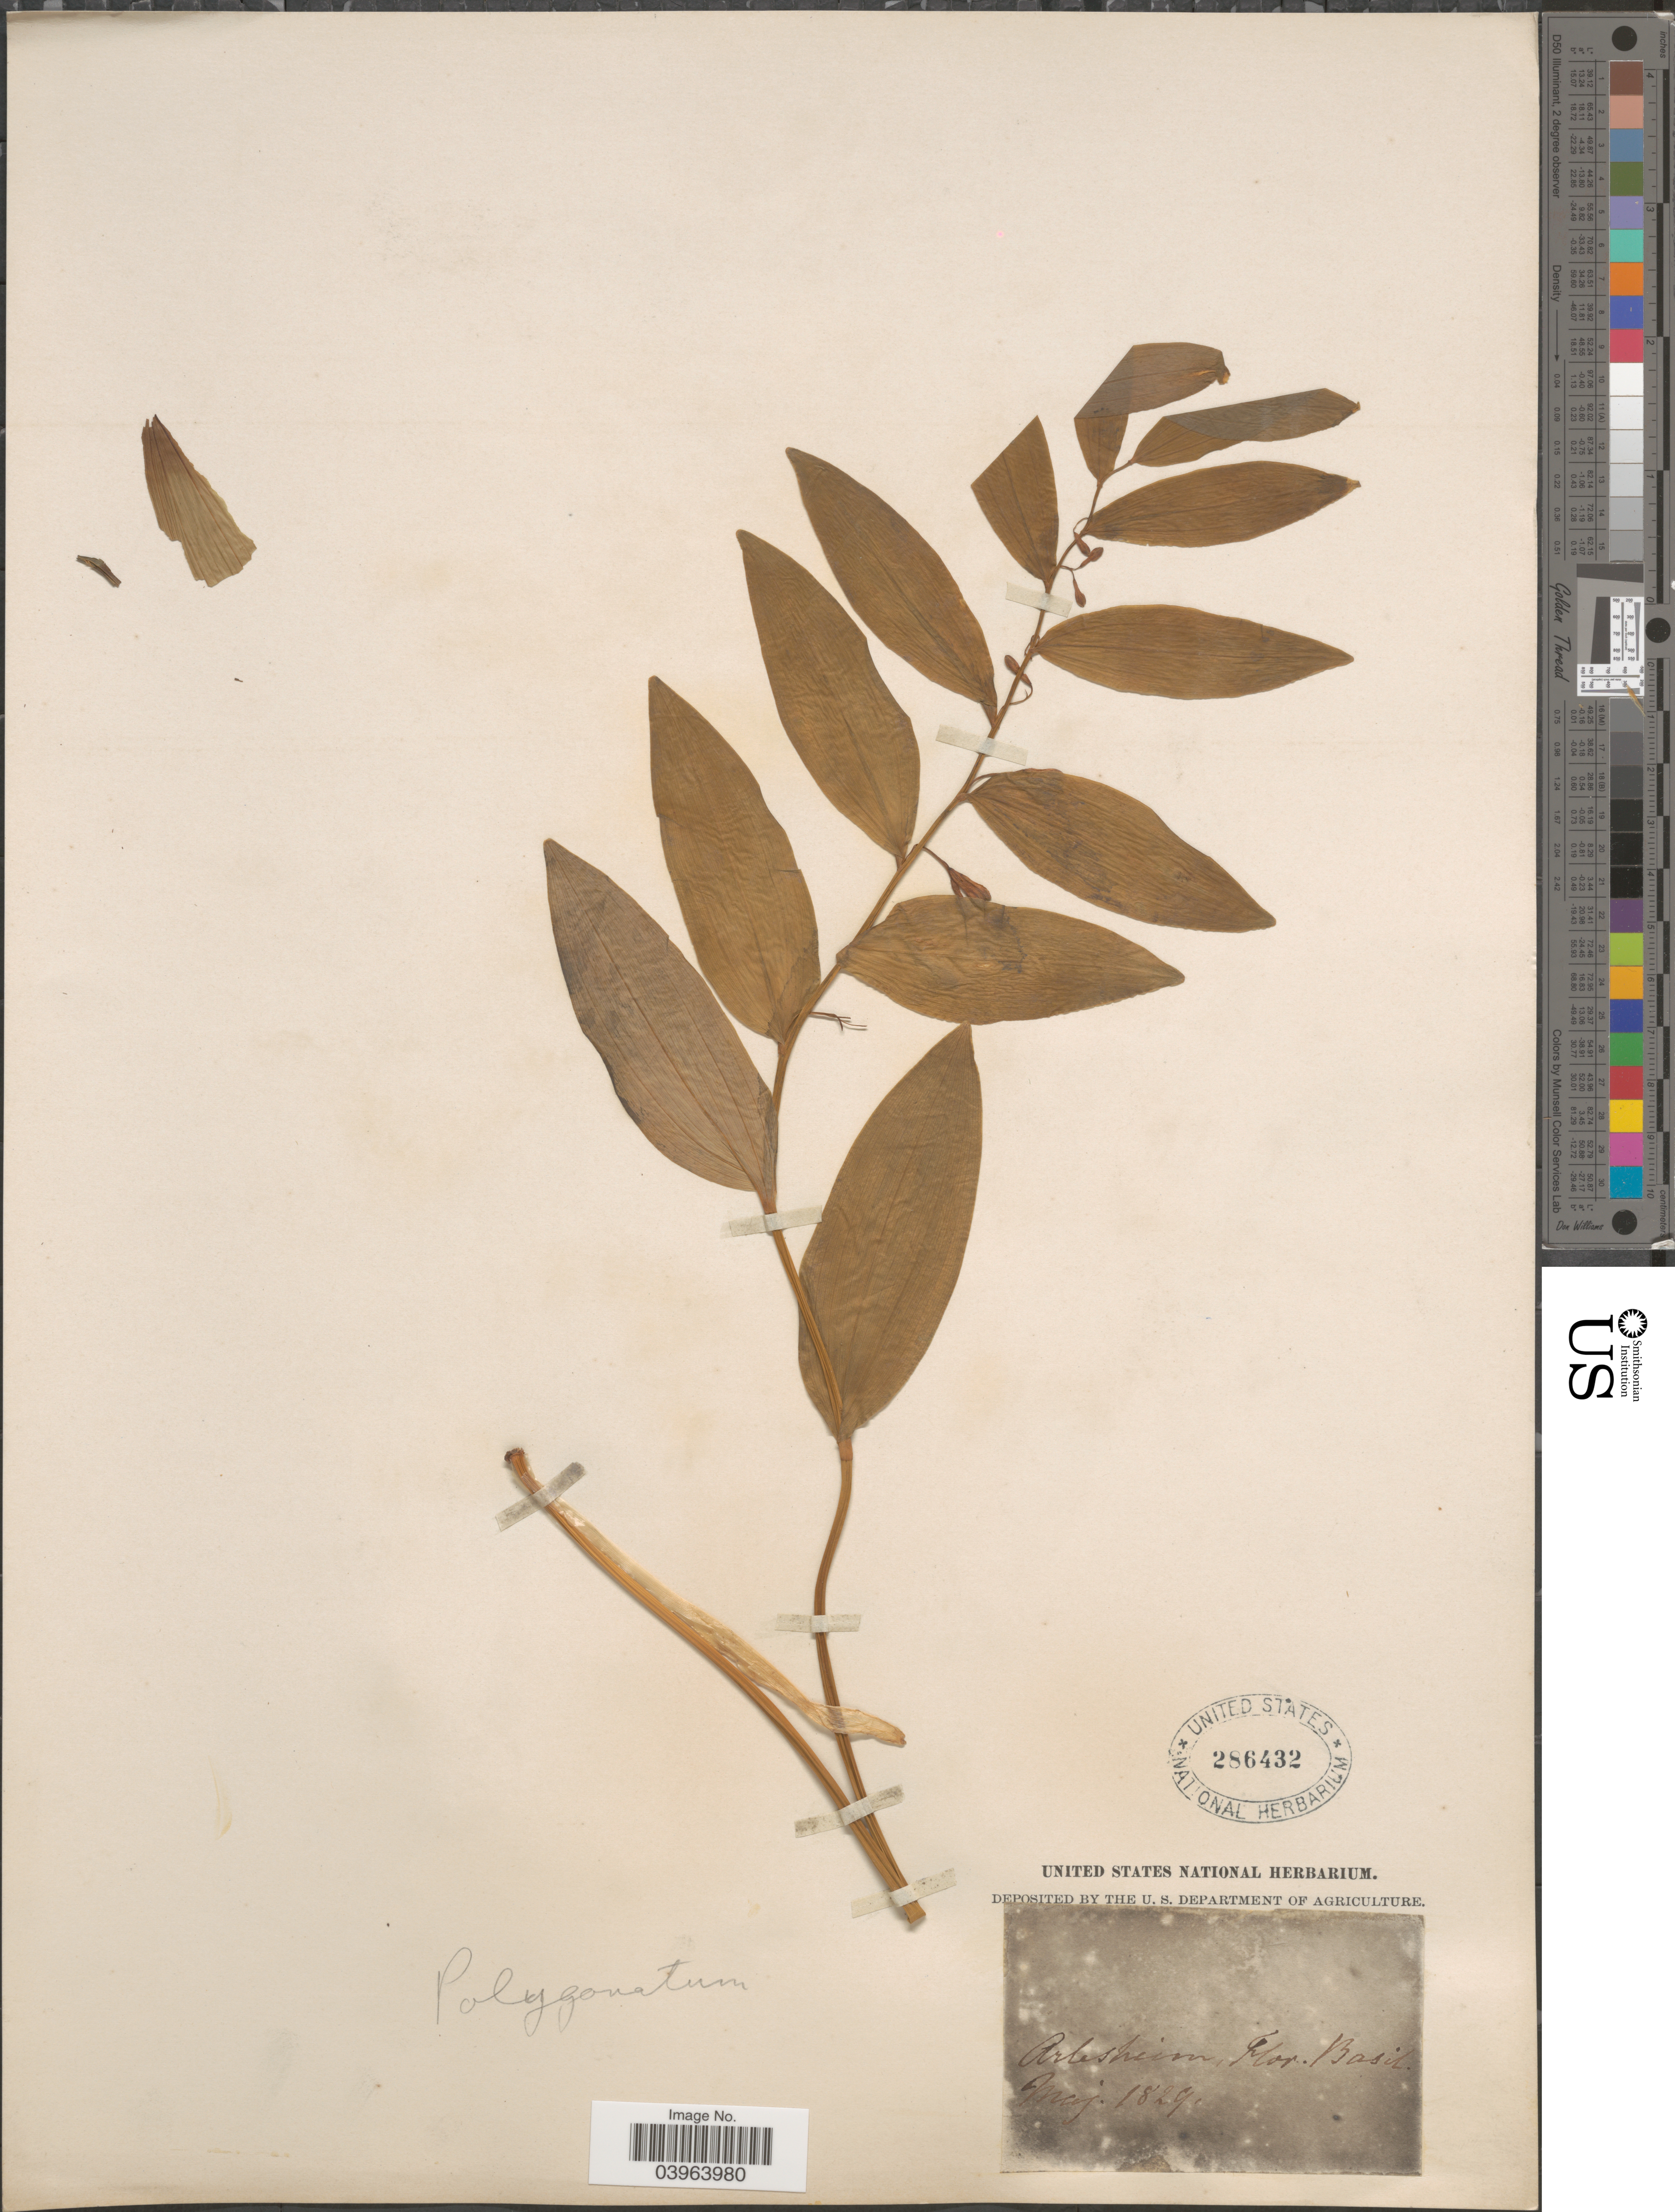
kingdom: Plantae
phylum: Tracheophyta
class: Liliopsida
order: Asparagales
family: Asparagaceae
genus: Polygonatum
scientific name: Polygonatum sp.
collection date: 1829-05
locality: Basil.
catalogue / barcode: US 286432